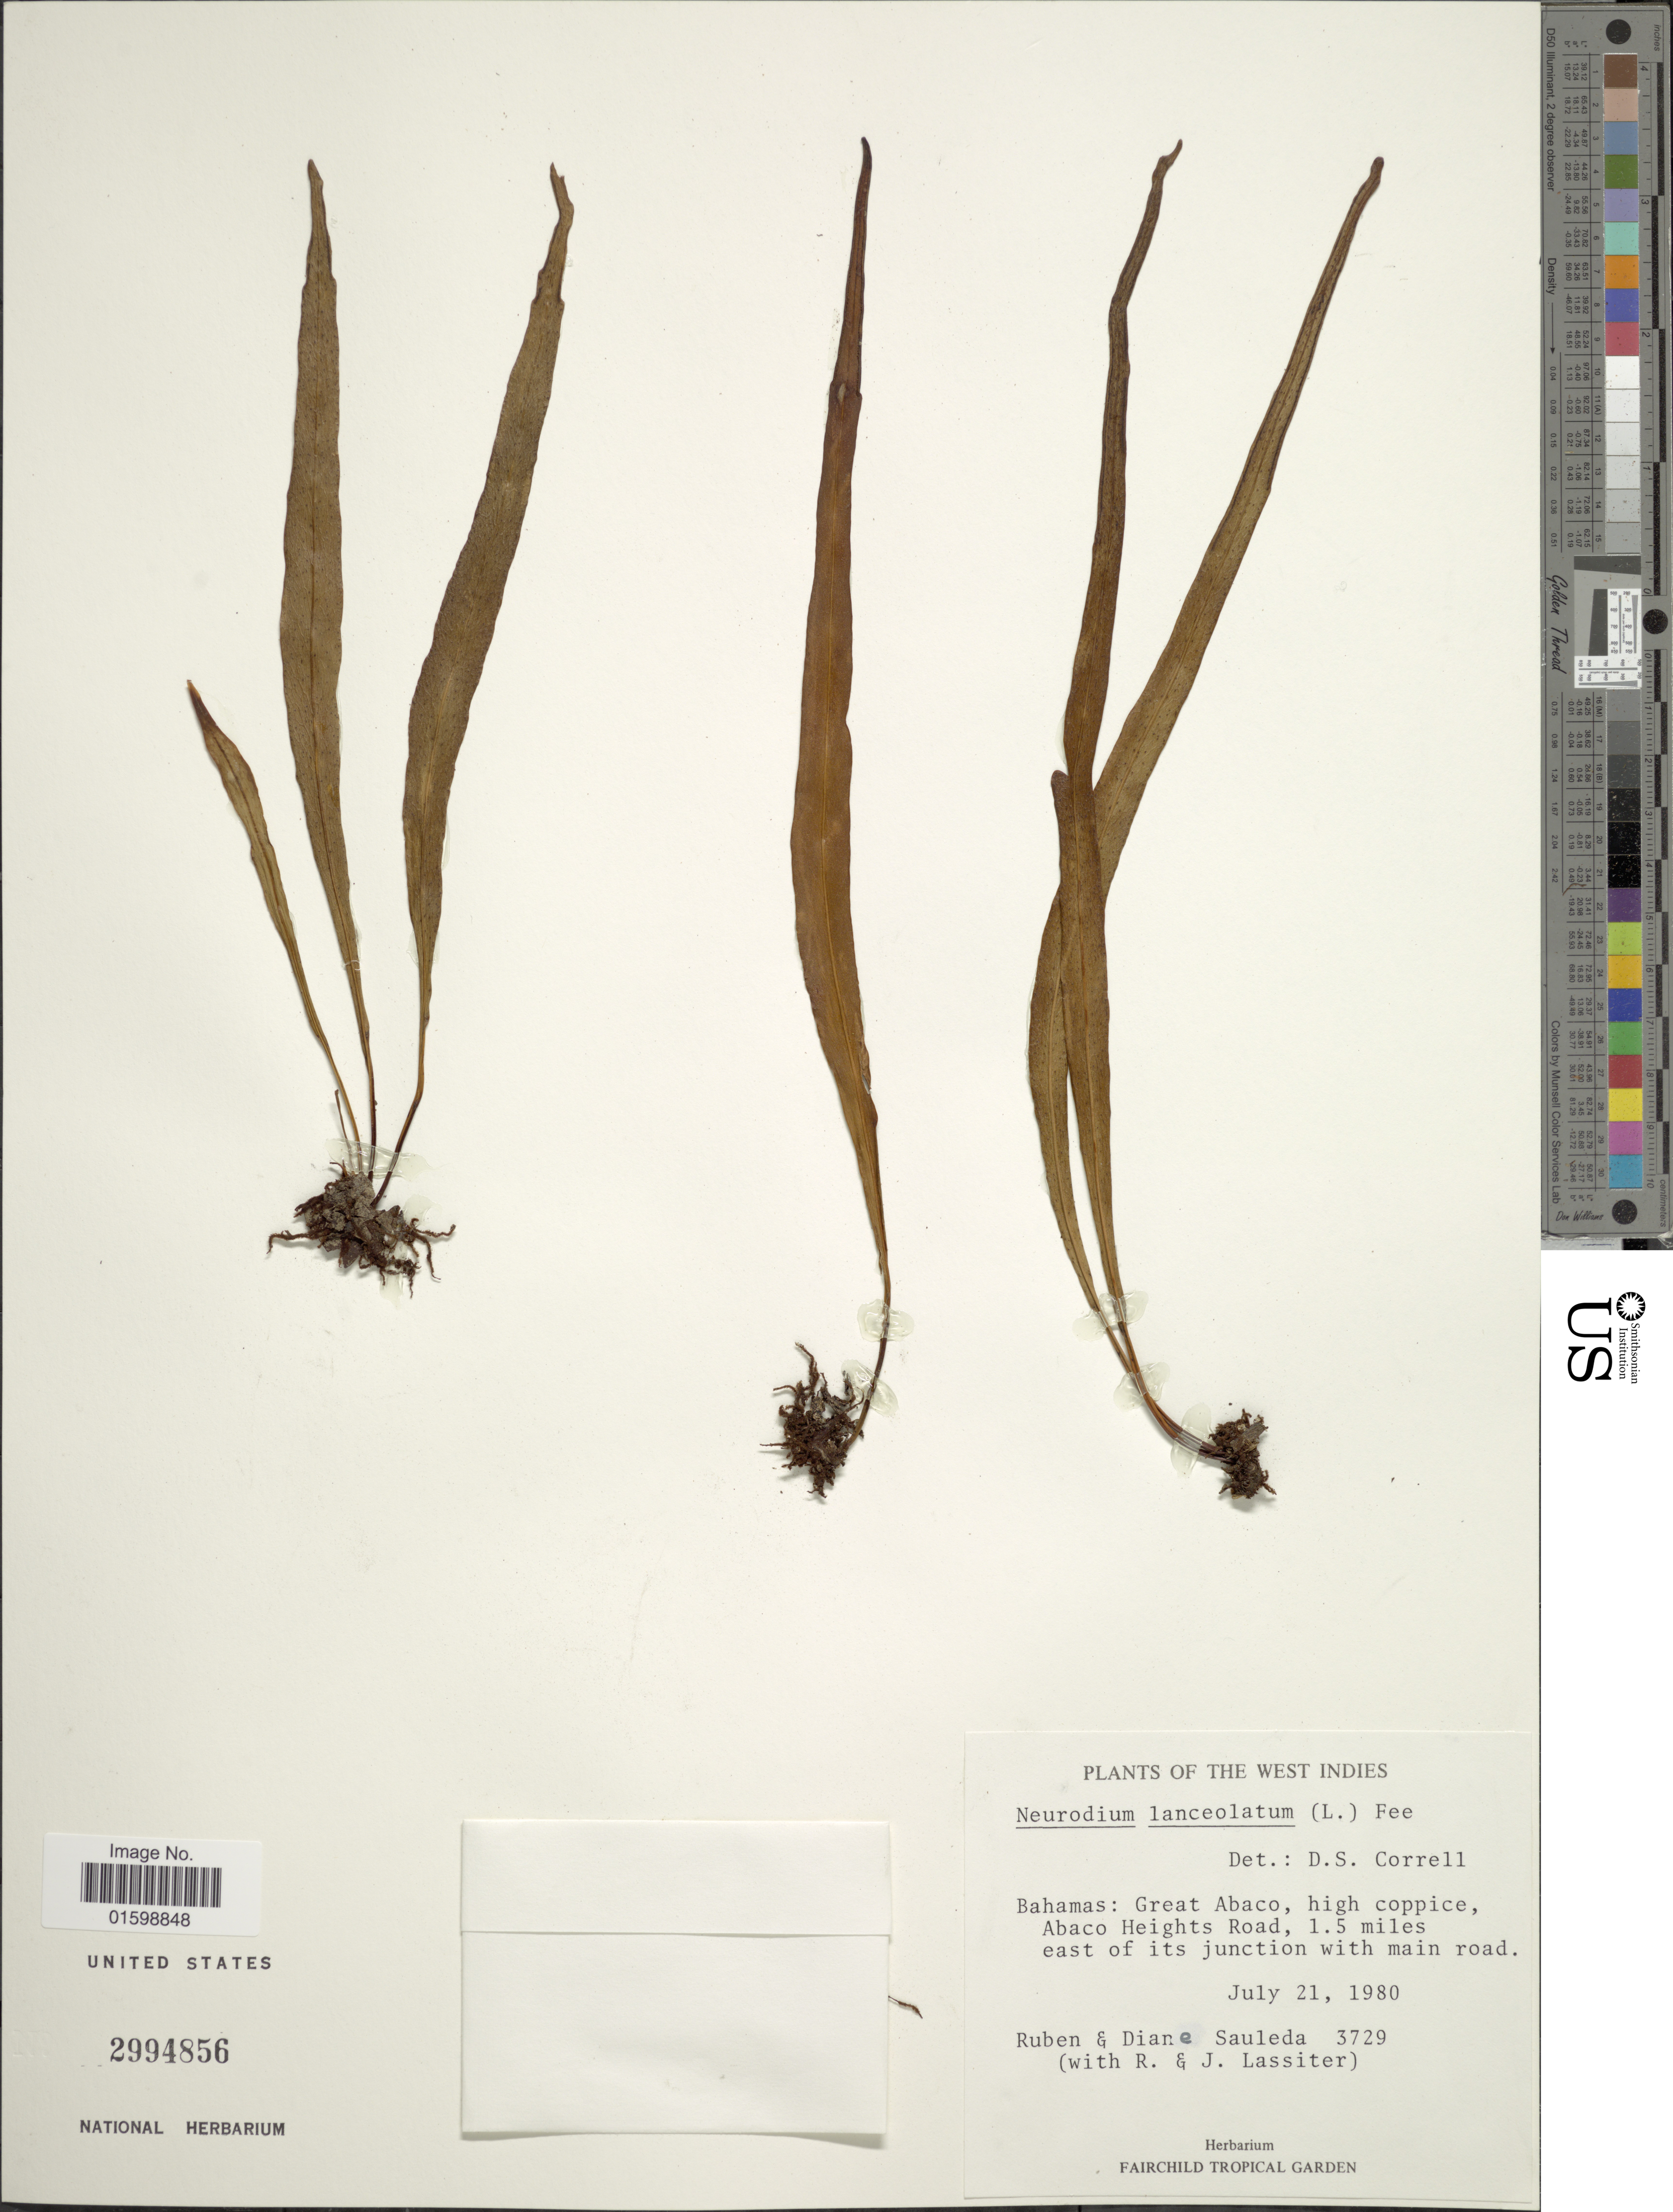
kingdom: Plantae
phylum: Tracheophyta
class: Polypodiopsida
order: Polypodiales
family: Polypodiaceae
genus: Pleopeltis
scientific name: Pleopeltis marginata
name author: A.R. Sm. & Tejero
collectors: R. Sauleda, D. K. Sauleda, R. Lassiter & J. Lassiter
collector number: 3729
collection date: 1980-07-21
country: Bahamas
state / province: South Abaco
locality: West Indies, high coppice, Abaco Heights Road, 1.5 miles east of its junction with main road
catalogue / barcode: US 2994856